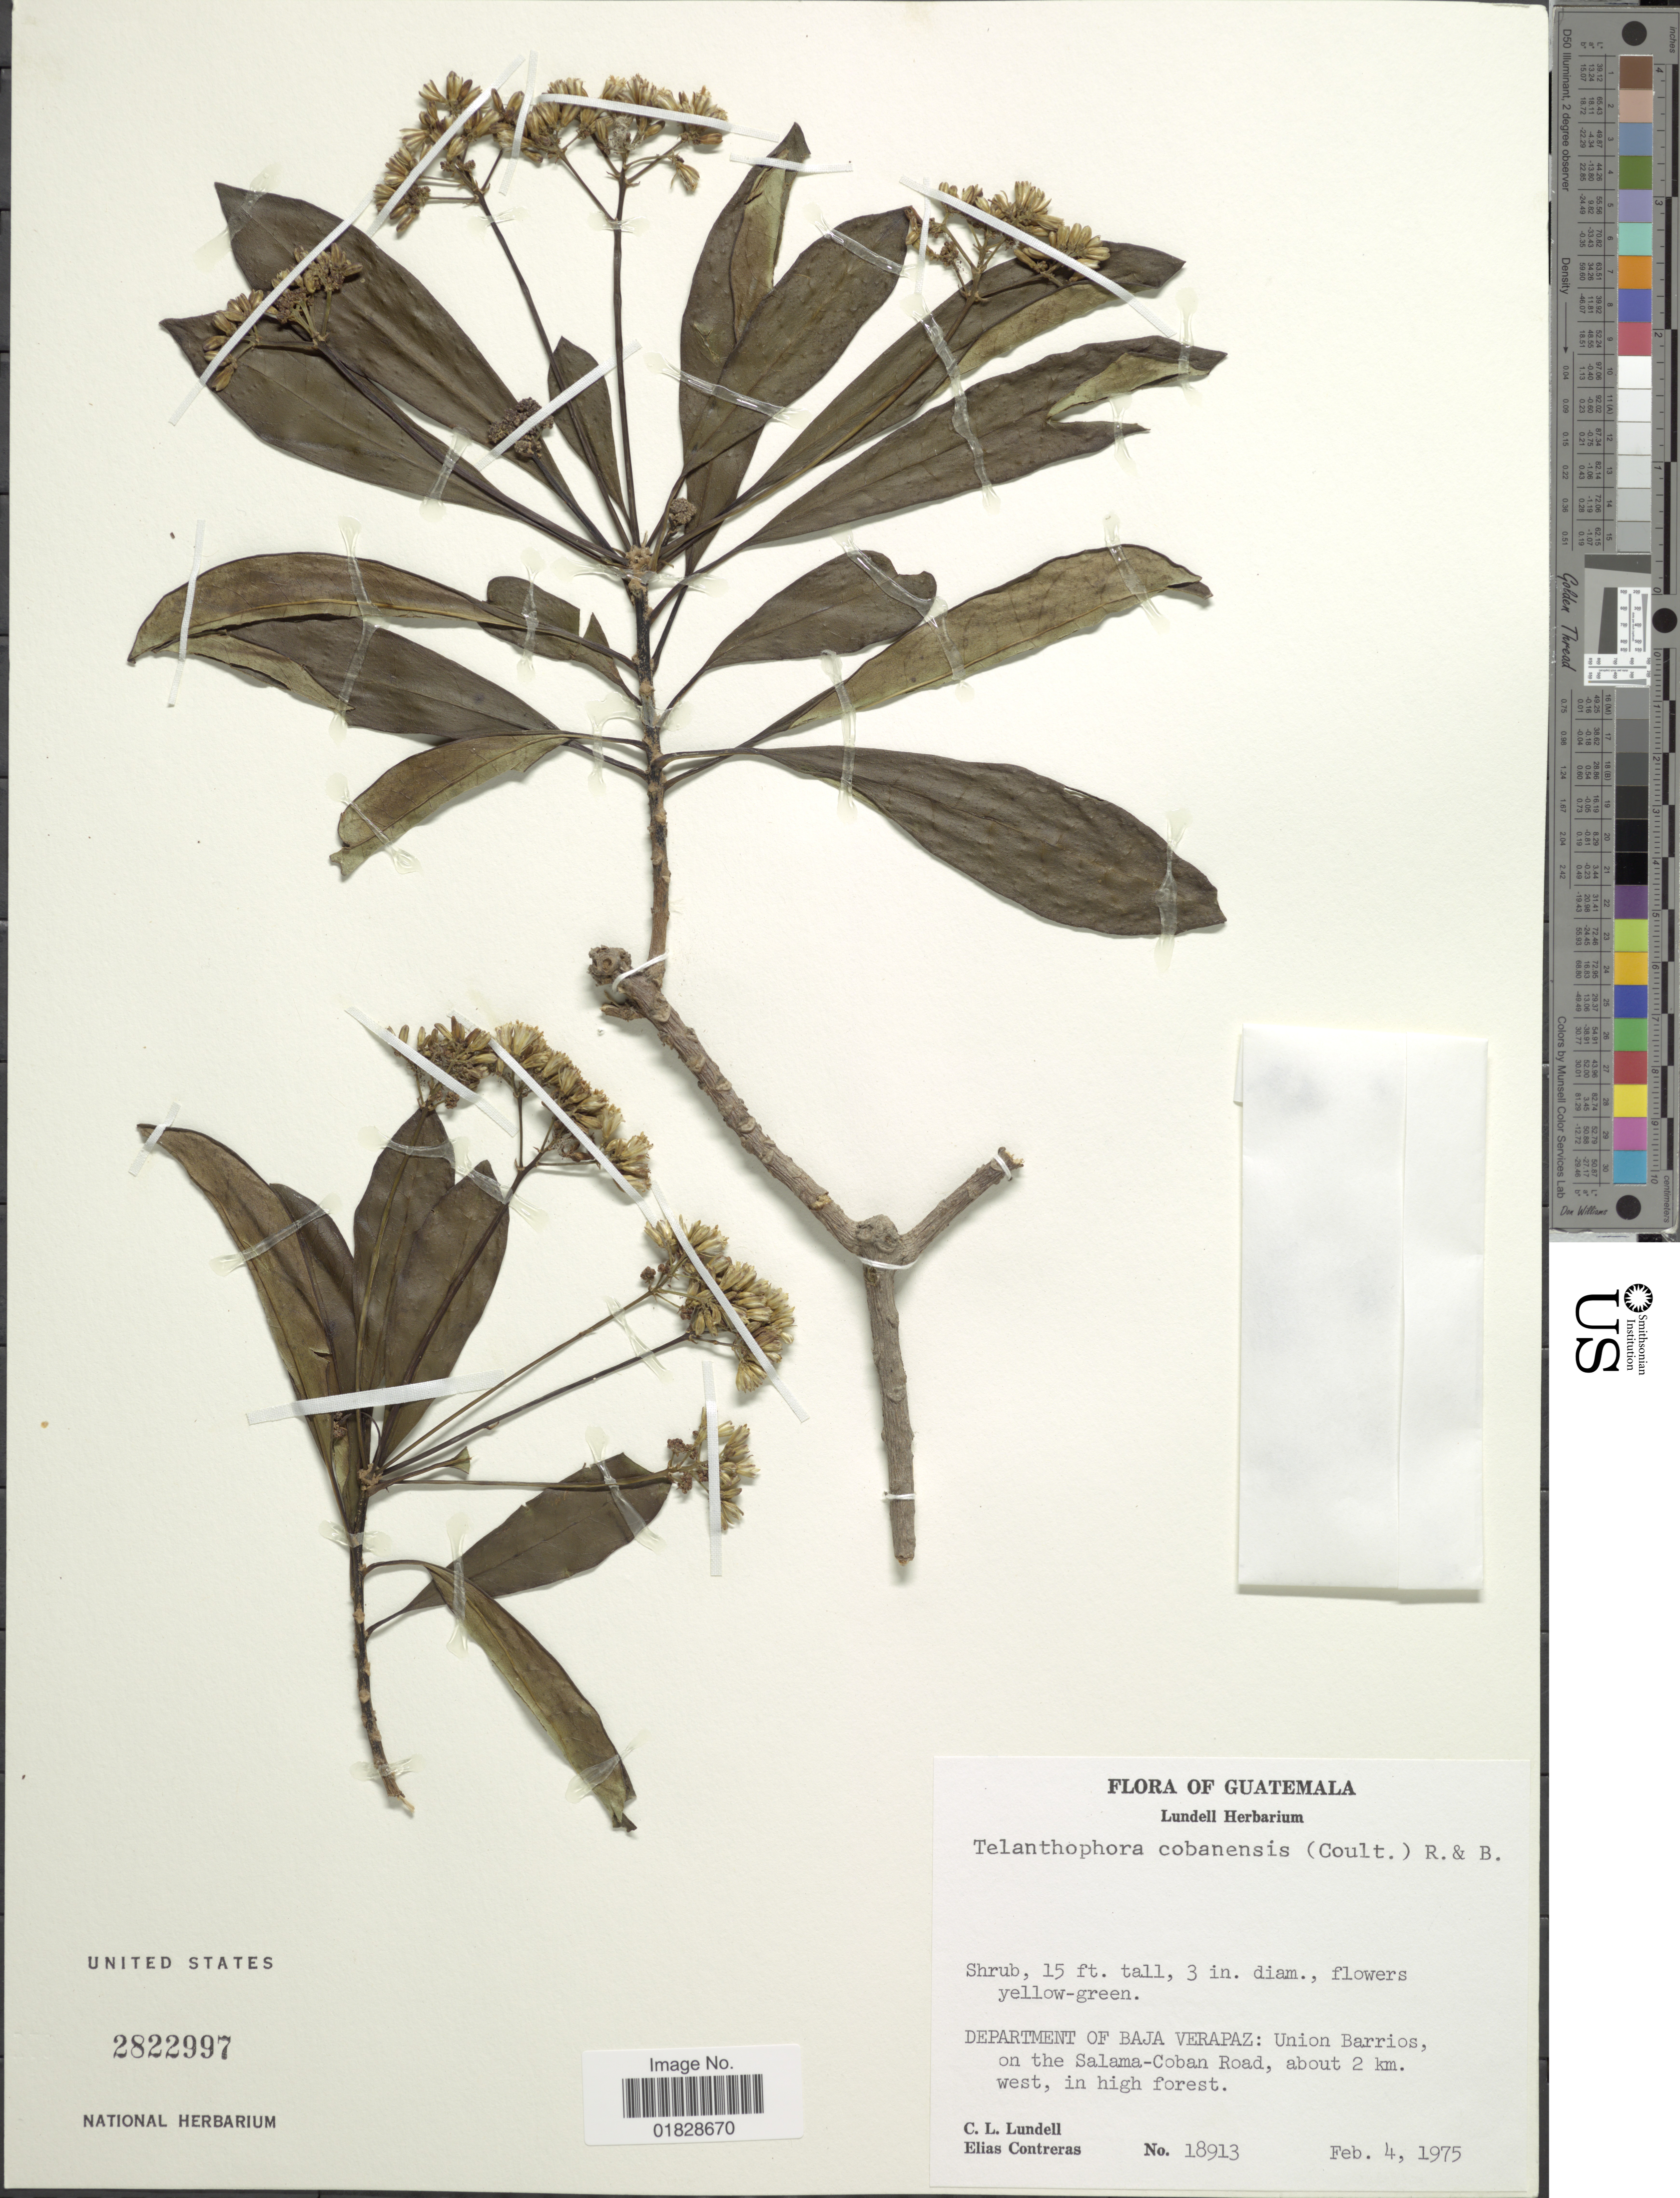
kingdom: Plantae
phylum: Tracheophyta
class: Magnoliopsida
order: Asterales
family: Asteraceae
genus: Telanthophora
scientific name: Telanthophora cobanensis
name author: (J.M. Coult.) H. Rob. & Brettell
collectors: C. L. Lundell & E. Contreras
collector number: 18913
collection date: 1975-02-04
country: Guatemala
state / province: Baja Verapaz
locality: Department of Baja Verapaz: Union Barrios, on the Salama-Coban Road, about 2 km. west, in high forest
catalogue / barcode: US 2822997